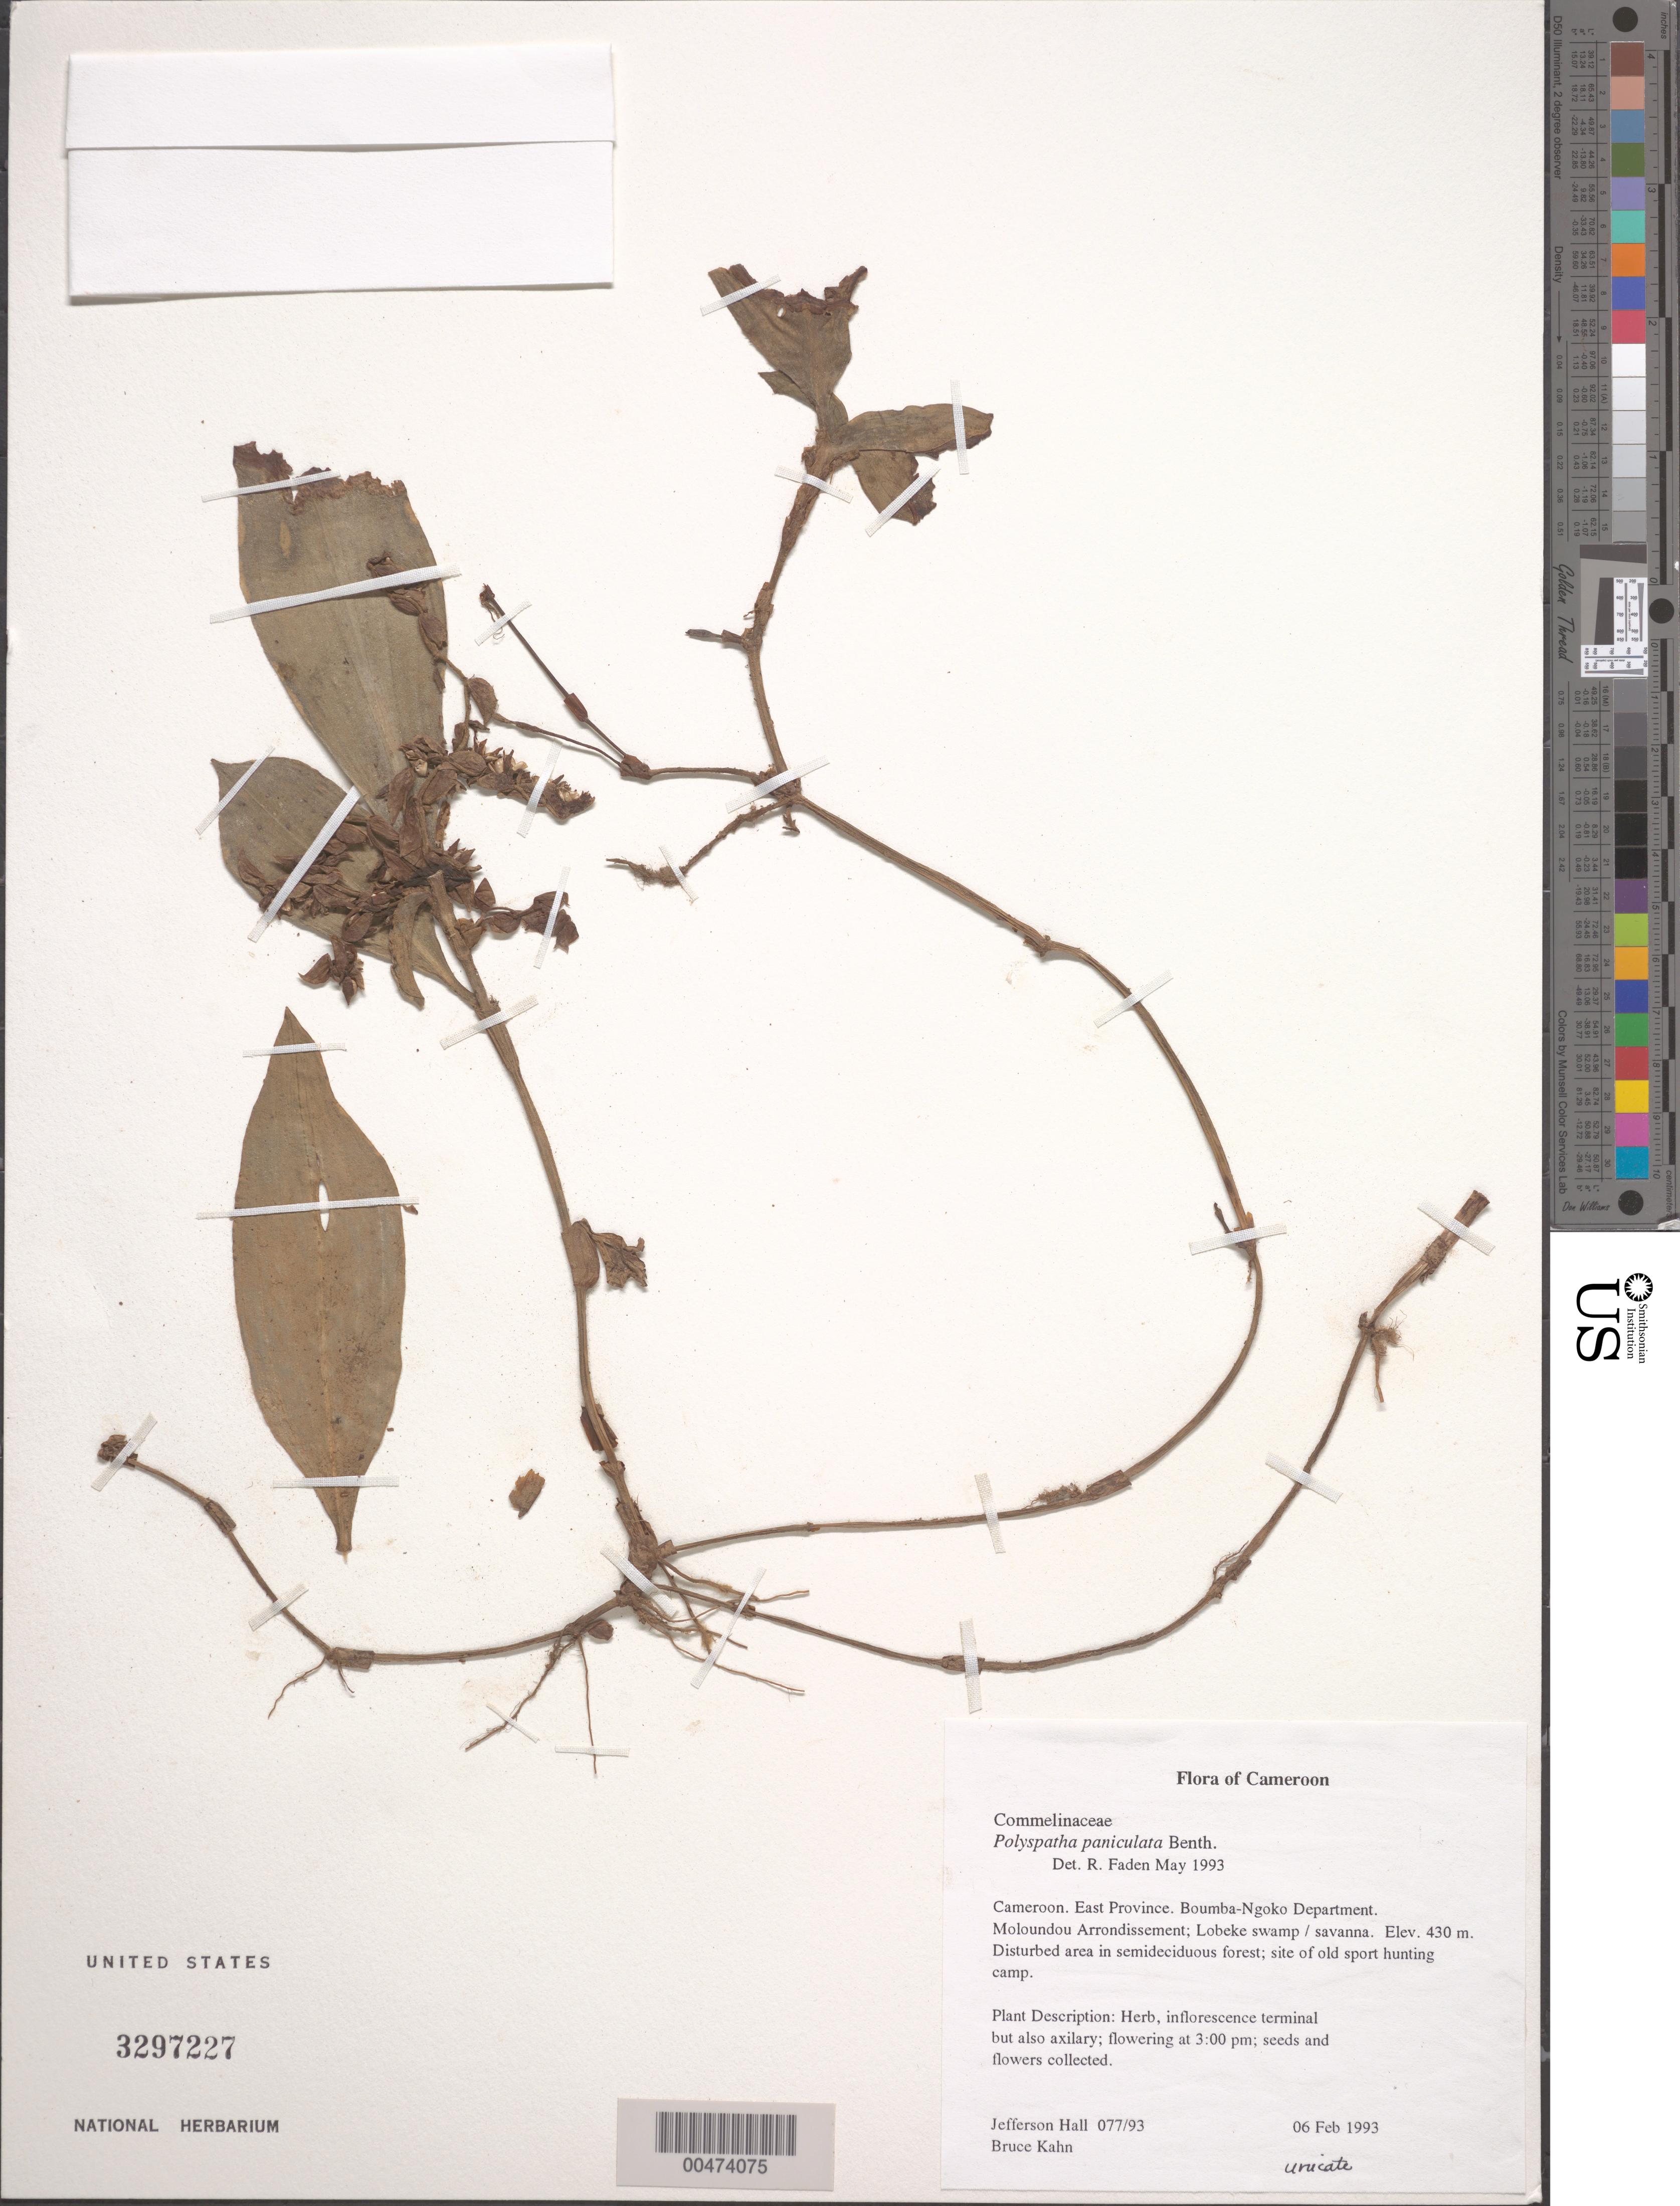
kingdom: Plantae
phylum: Tracheophyta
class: Liliopsida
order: Commelinales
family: Commelinaceae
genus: Polyspatha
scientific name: Polyspatha paniculata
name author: Benth.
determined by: Faden, Robert B., (US), Smithsonian Institution - National Museum of Natural History (UNITED STATES)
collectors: J. Hall & B. Kahn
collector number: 077/93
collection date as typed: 06 Feb 1993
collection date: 1993-02-06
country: Cameroon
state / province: Est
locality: Boumba-ngoko, moloundou arrondissement, lobeke swamp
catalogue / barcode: US 3297227